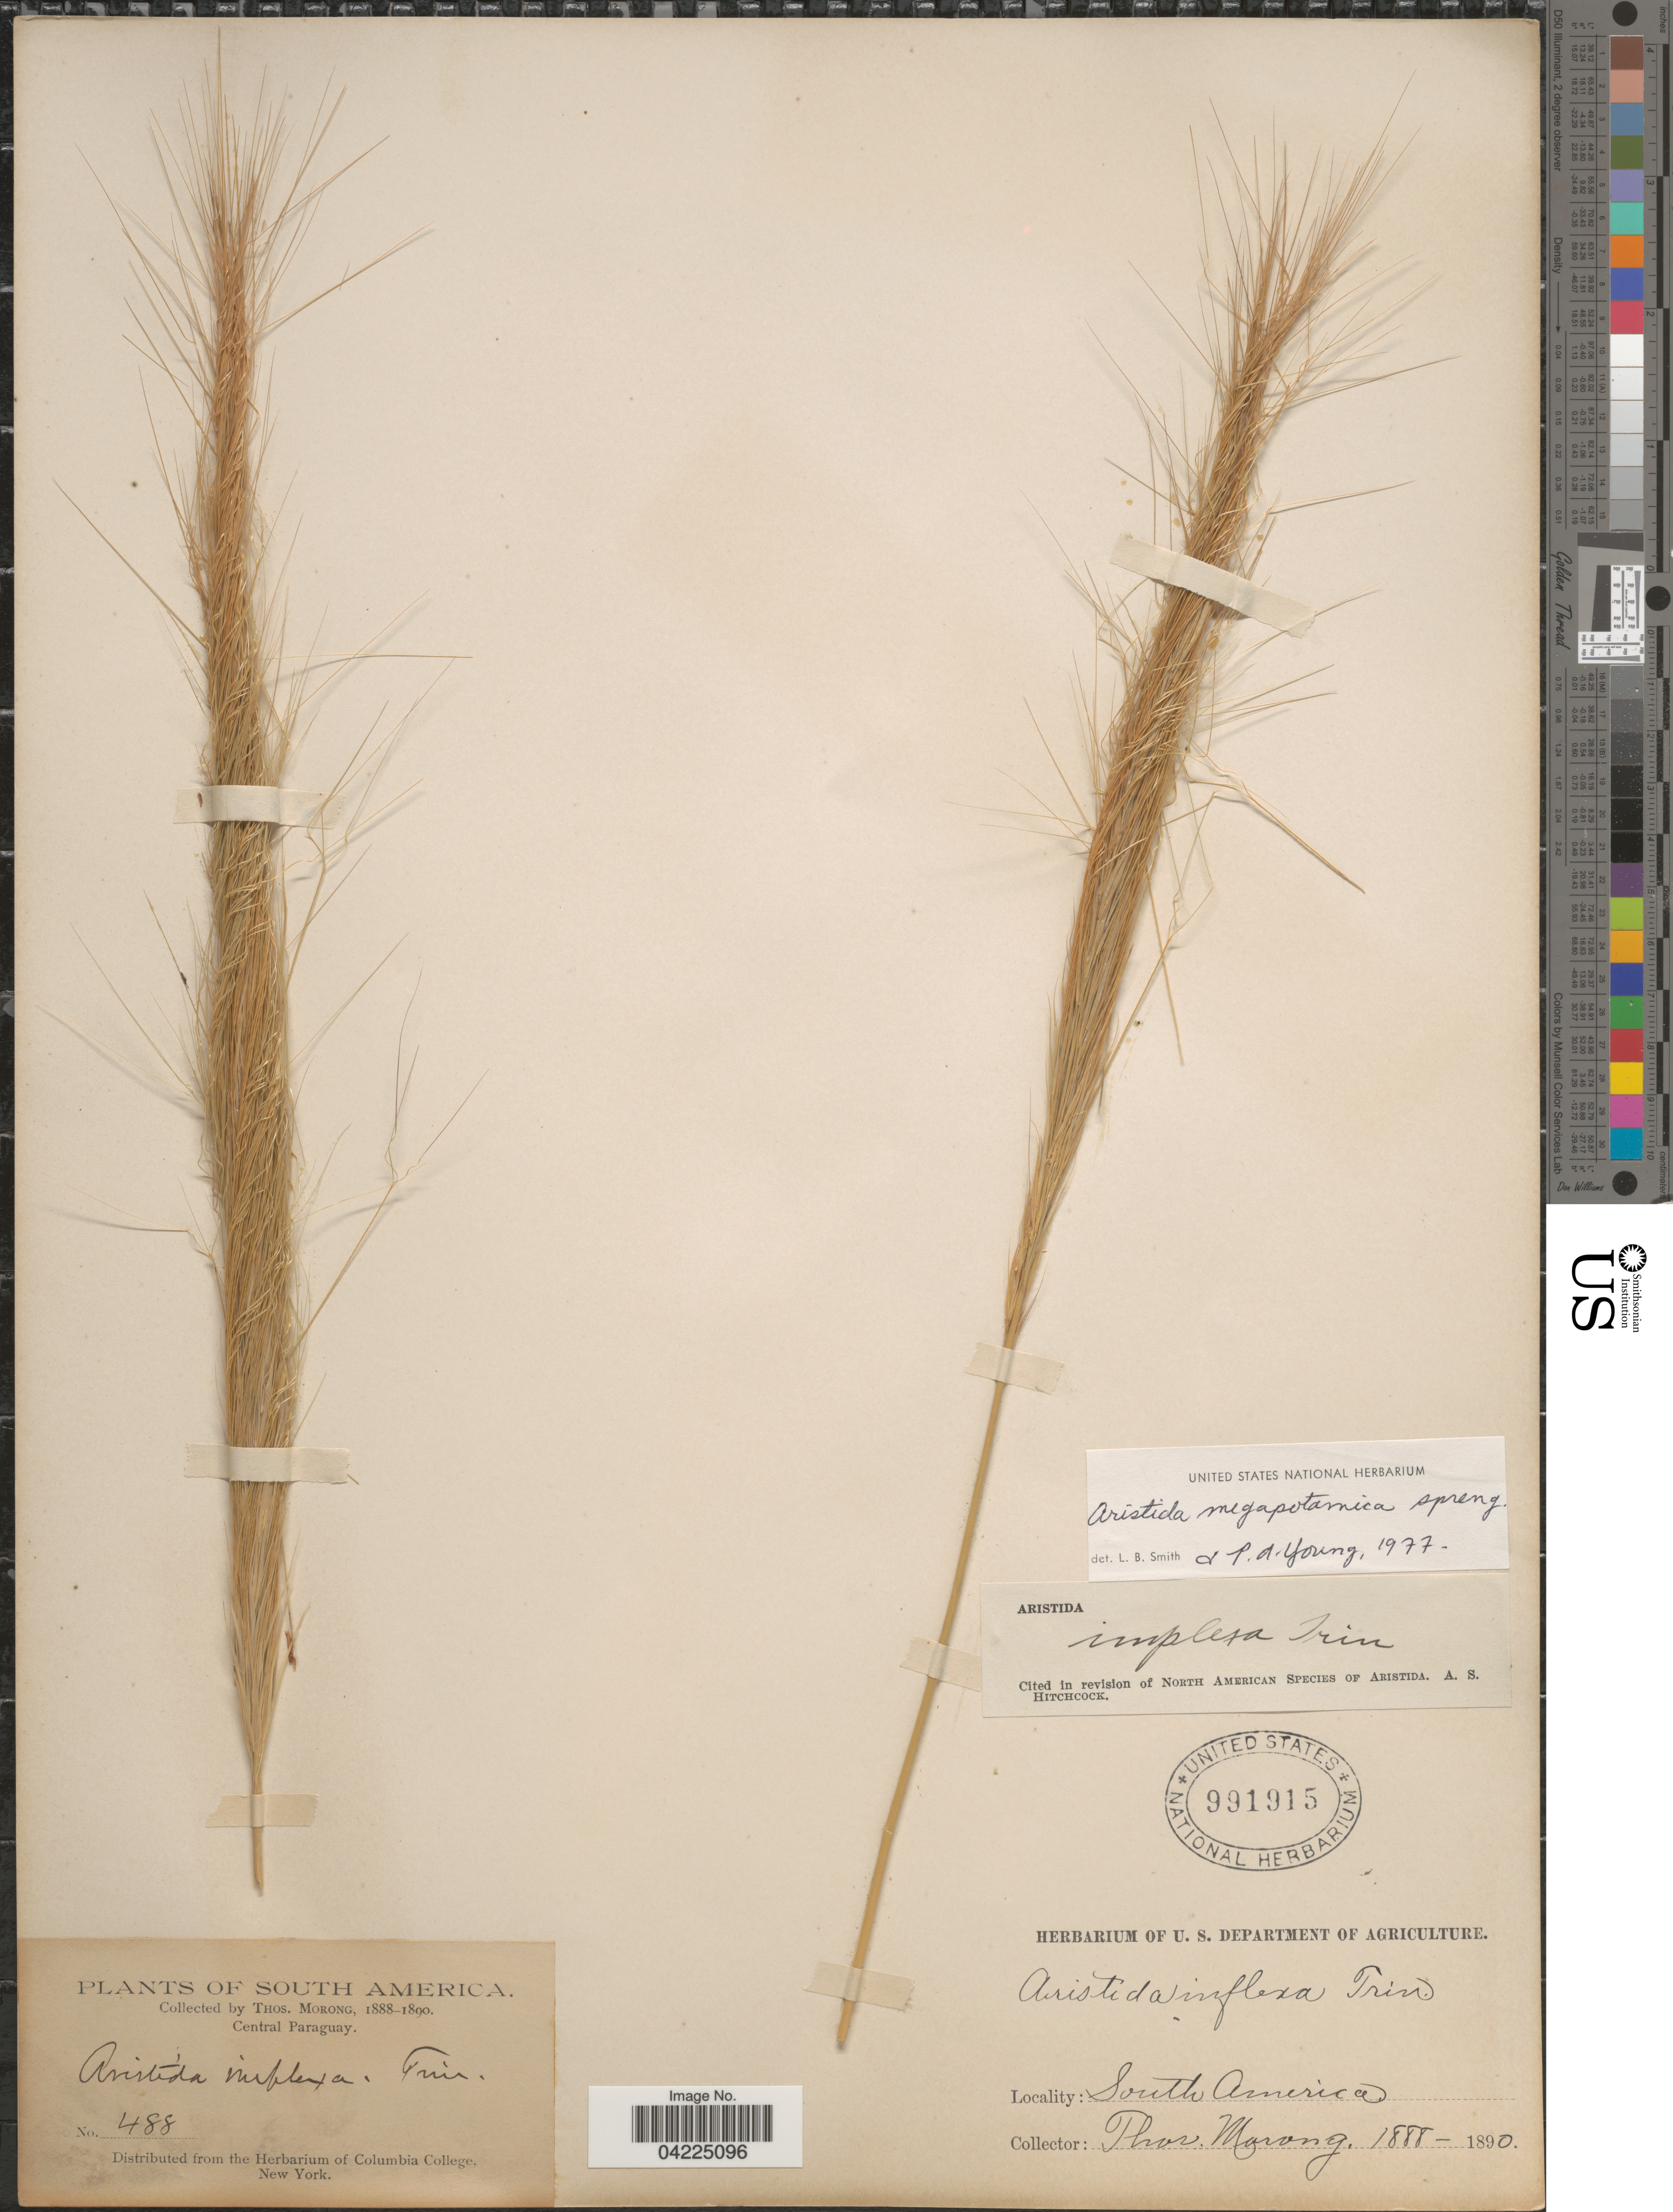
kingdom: Plantae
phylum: Tracheophyta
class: Liliopsida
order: Poales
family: Poaceae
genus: Aristida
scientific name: Aristida megapotamica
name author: Spreng.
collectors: ex herb. T. Morong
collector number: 488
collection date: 1888/1890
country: Paraguay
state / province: Central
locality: Central Paraguay.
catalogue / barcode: US 991915